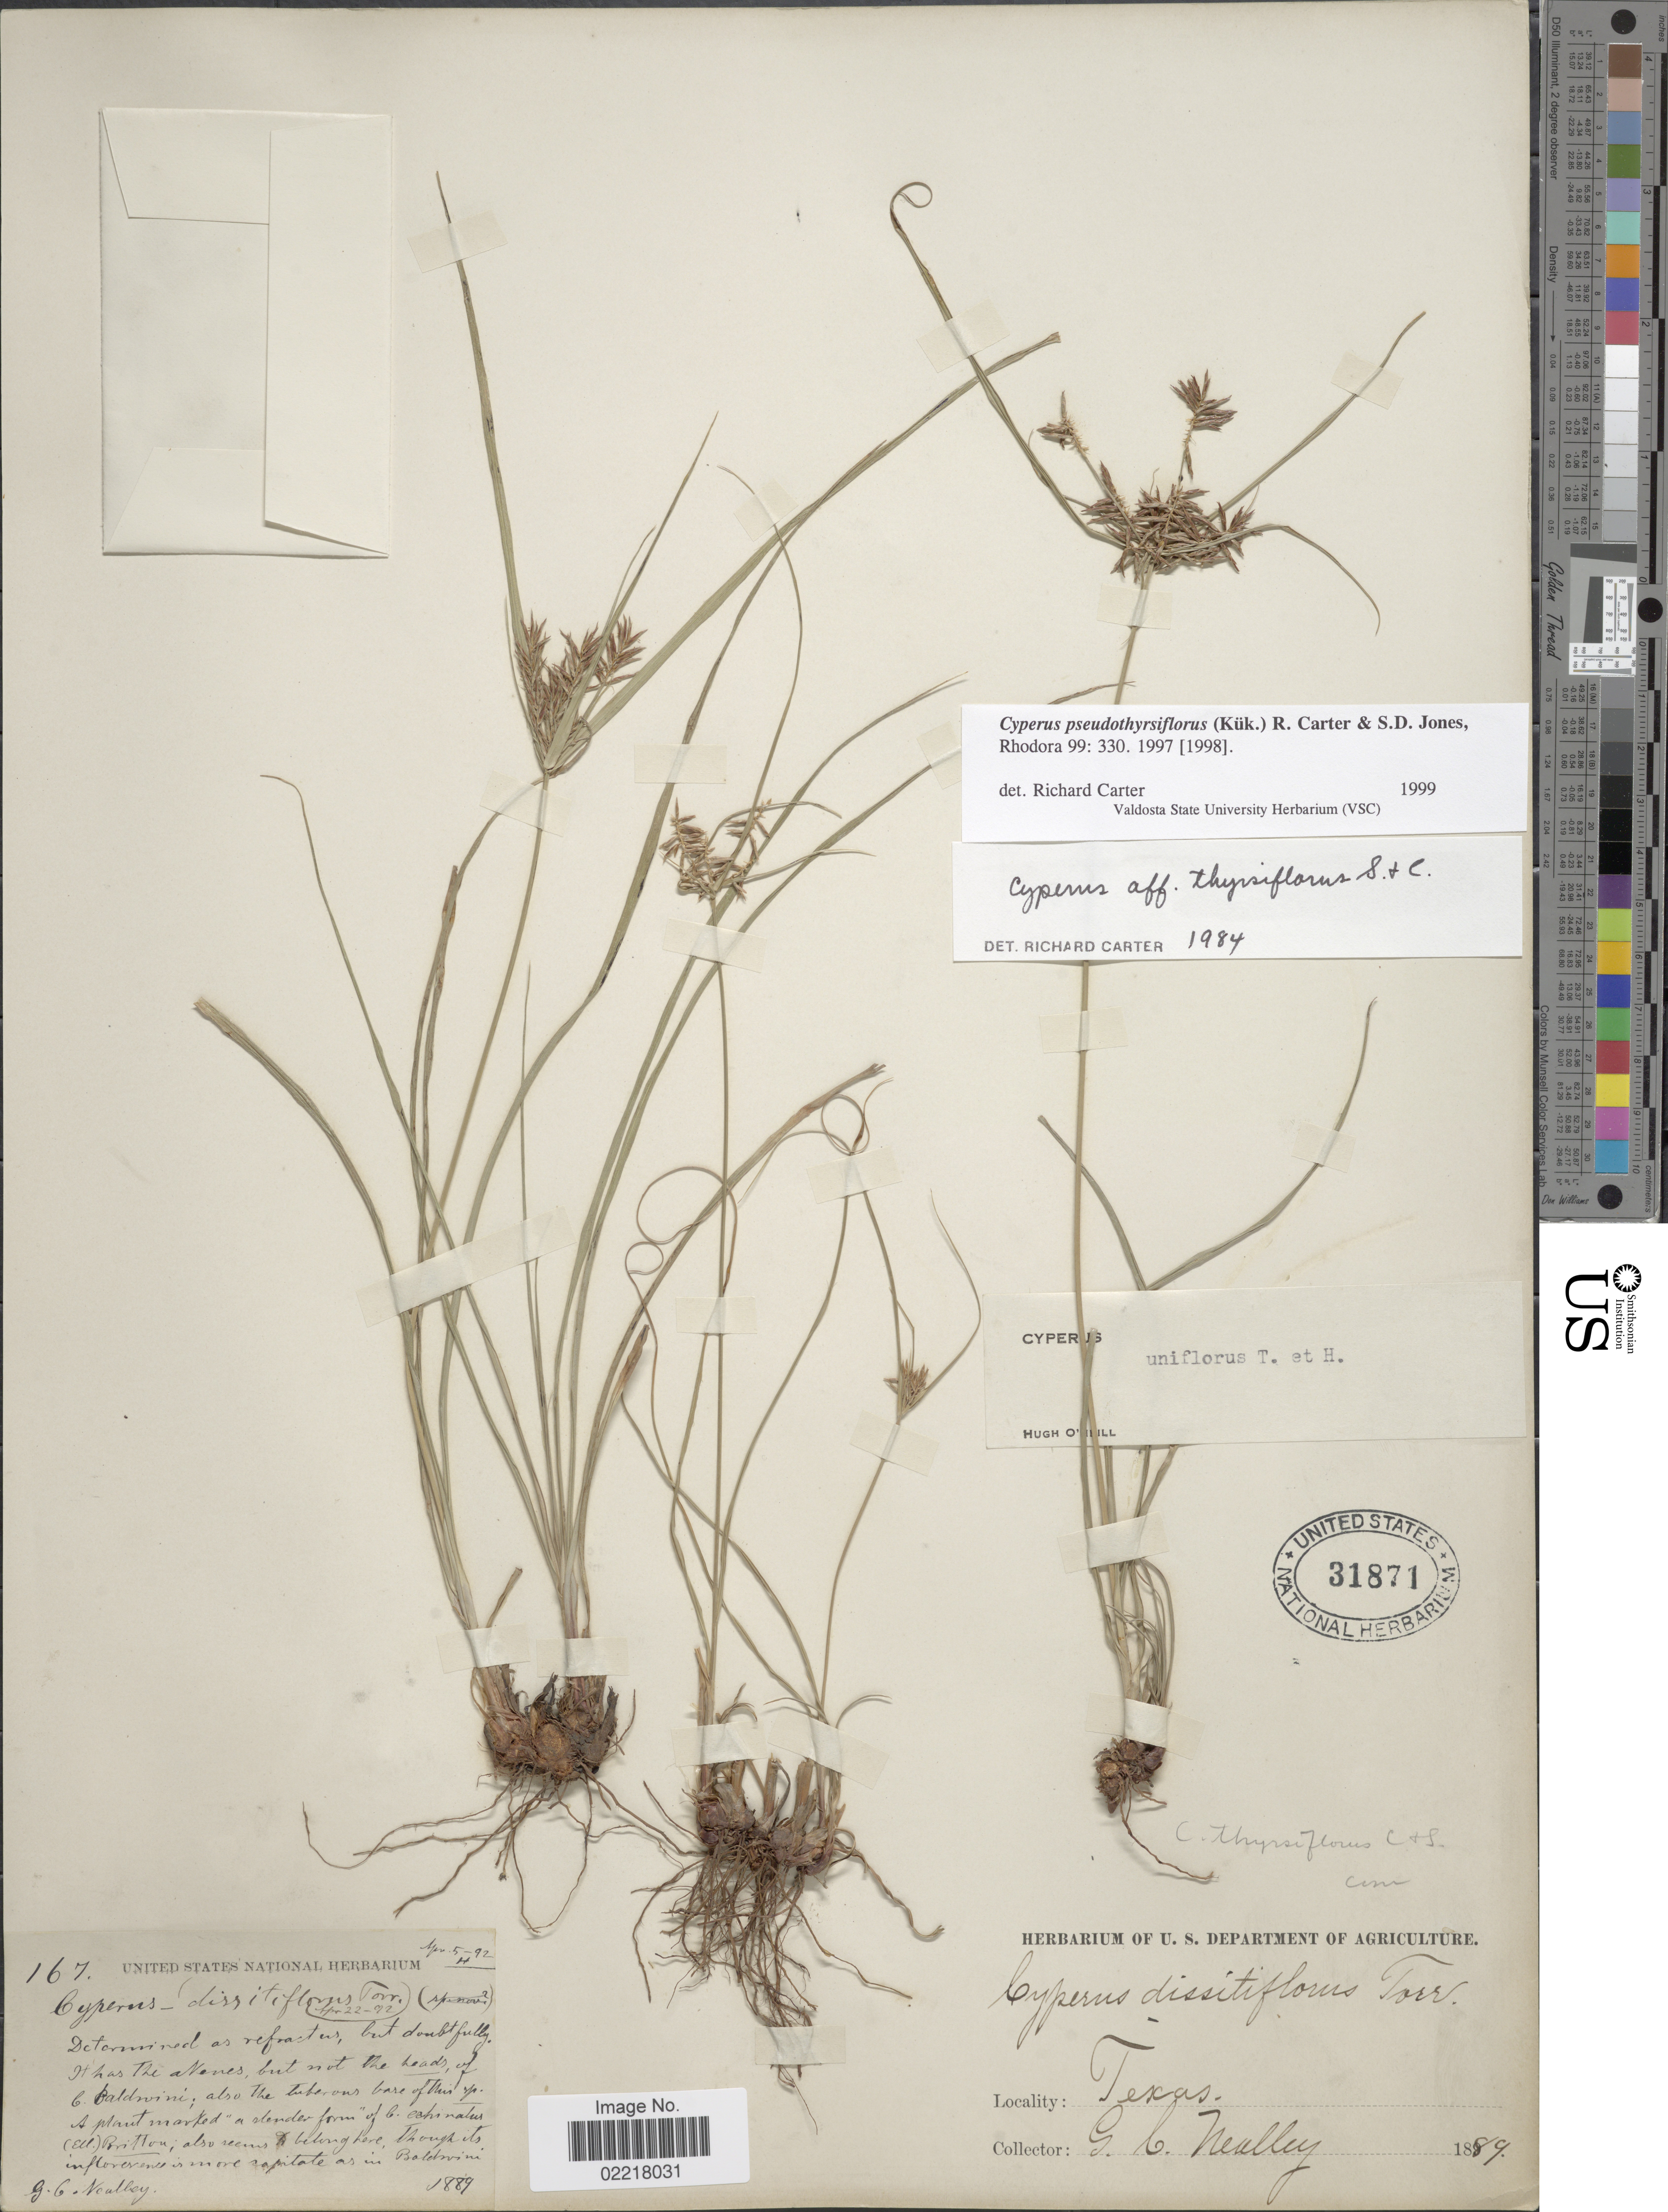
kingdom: Plantae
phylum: Tracheophyta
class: Liliopsida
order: Poales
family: Cyperaceae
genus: Cyperus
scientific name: Cyperus pseudothyrsiflorus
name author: (Kük.) R. Carter & S.D. Jones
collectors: G. C. Nealley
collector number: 167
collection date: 1889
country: United States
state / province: Texas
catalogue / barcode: US 31871